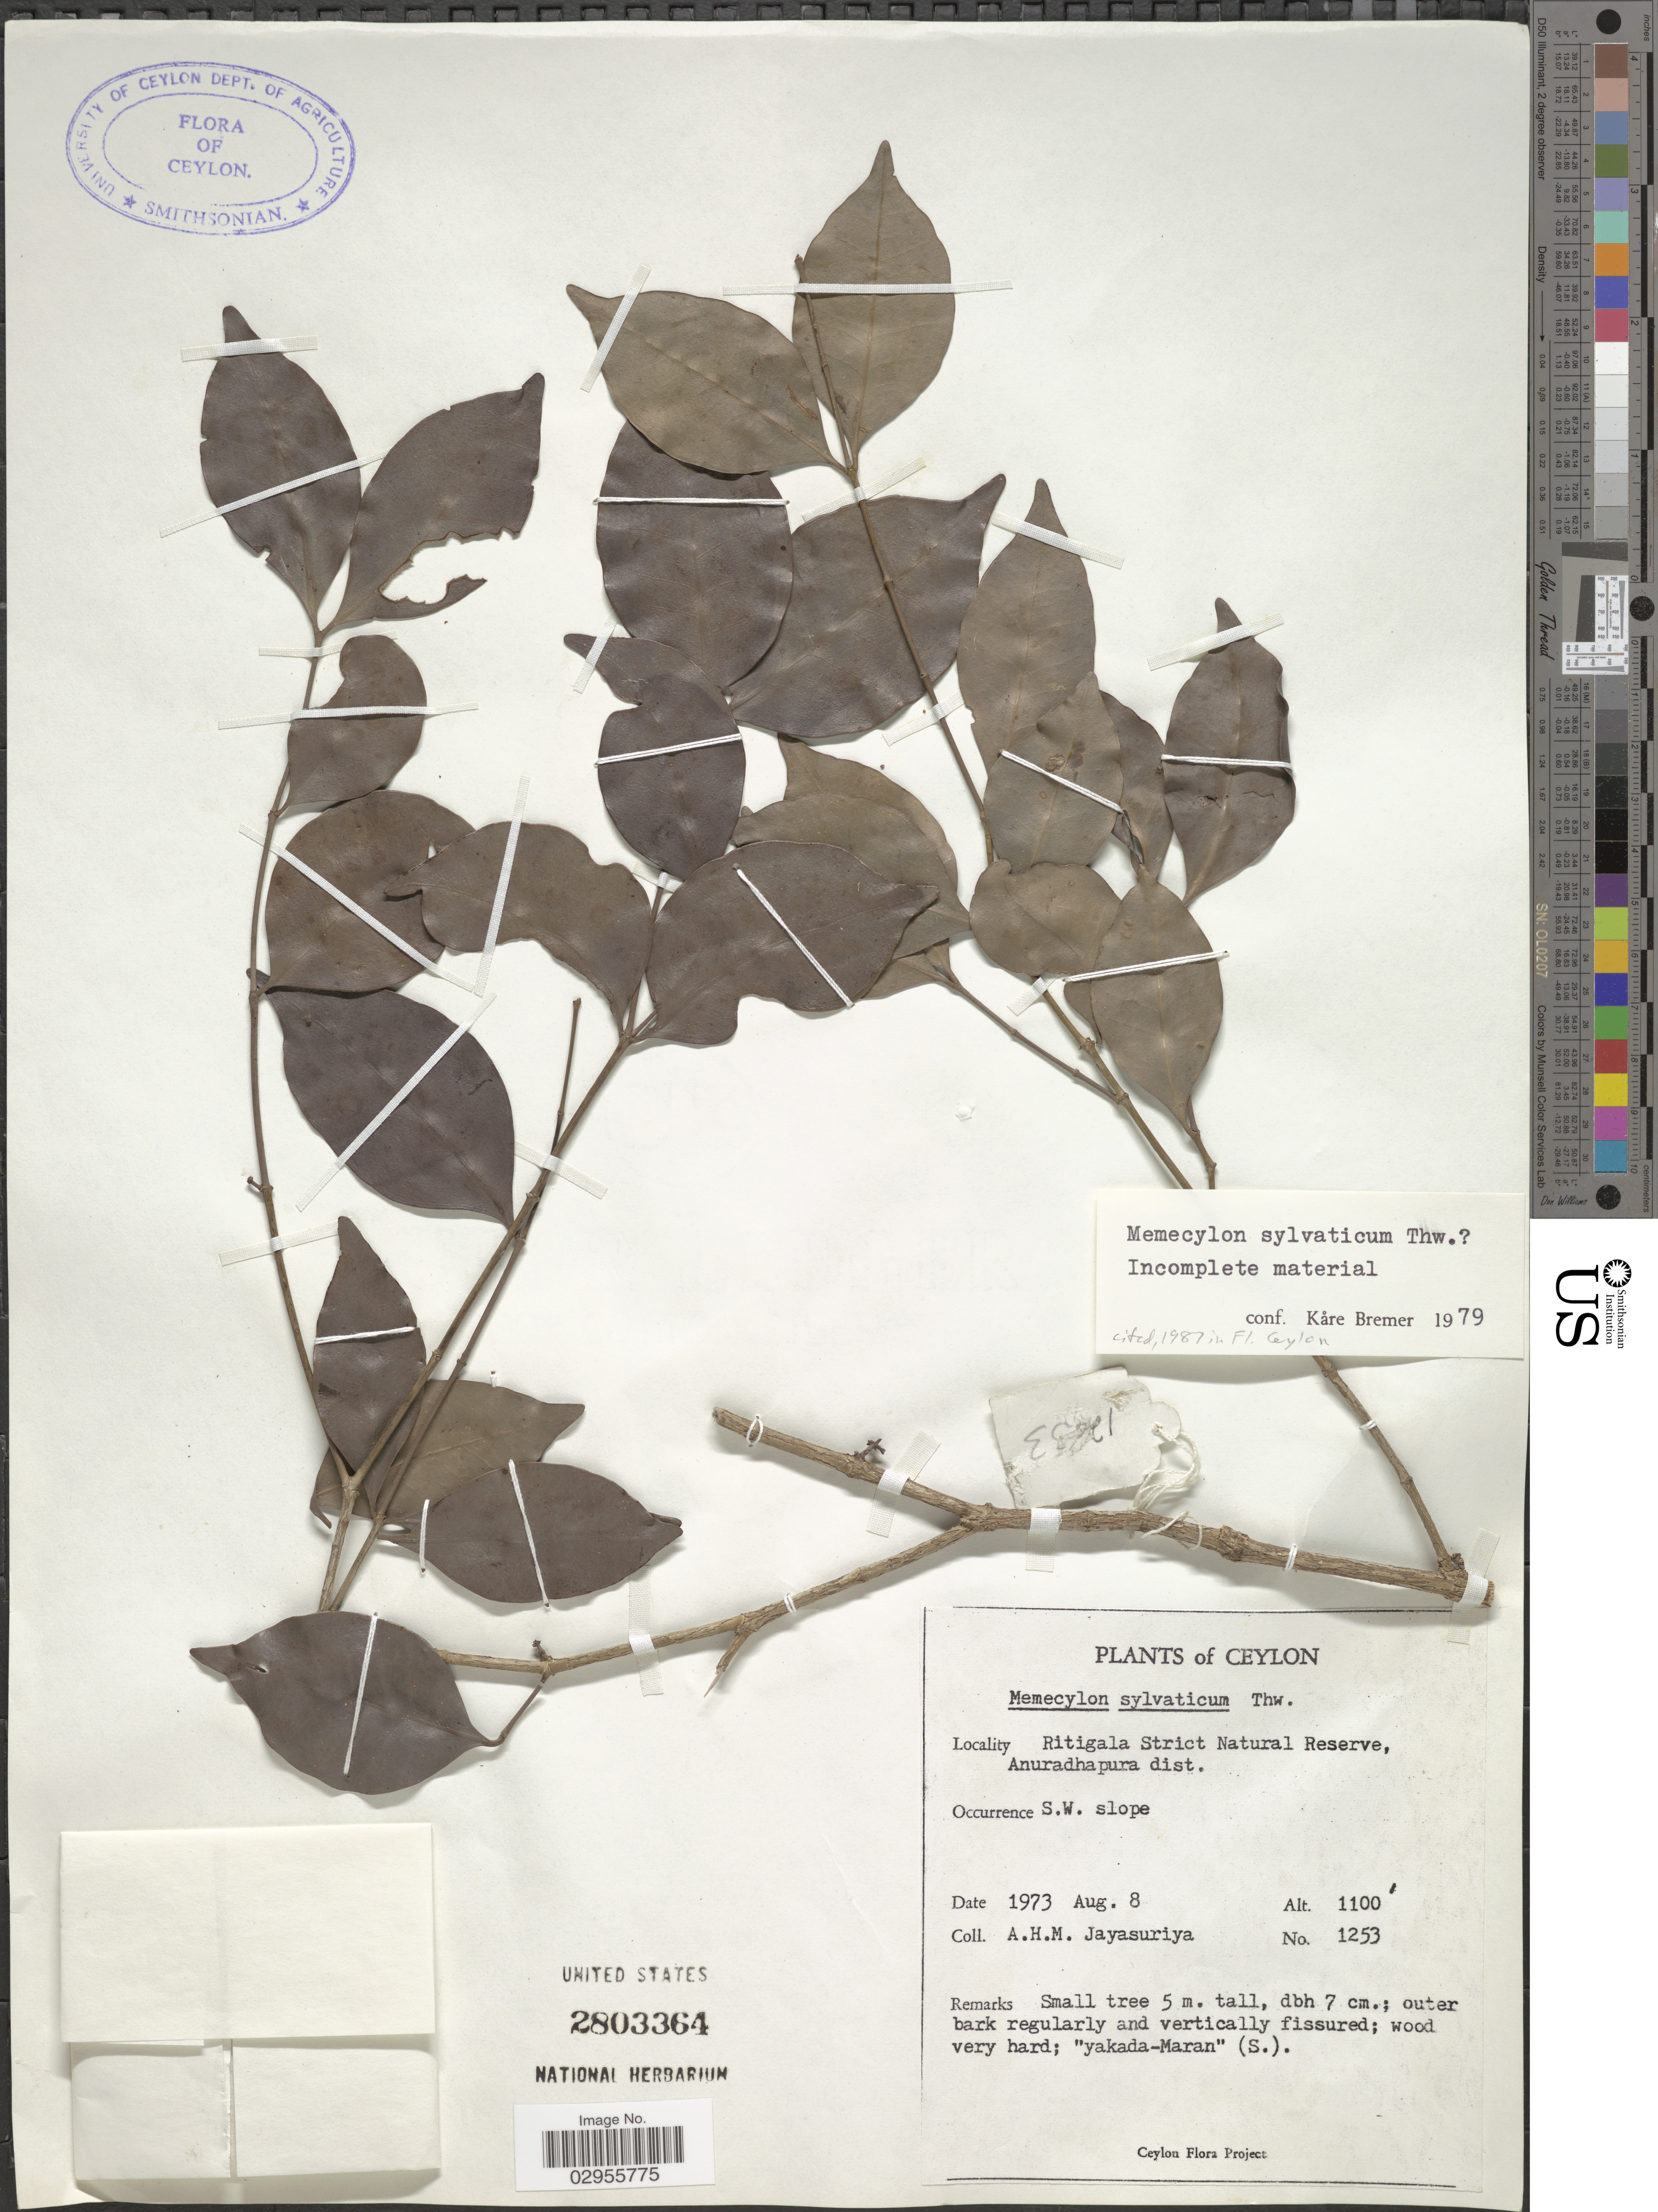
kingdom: Plantae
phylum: Tracheophyta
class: Magnoliopsida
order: Myrtales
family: Melastomataceae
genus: Memecylon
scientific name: Memecylon sylvaticum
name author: Thwaites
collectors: A. H. Jayasuriya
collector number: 1253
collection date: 1973-08-08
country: Sri Lanka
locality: Ceylon, Ritigala Strict Natural Reserve, Anuradhapura dist., S.W. slope.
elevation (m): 335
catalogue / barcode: US 2803364